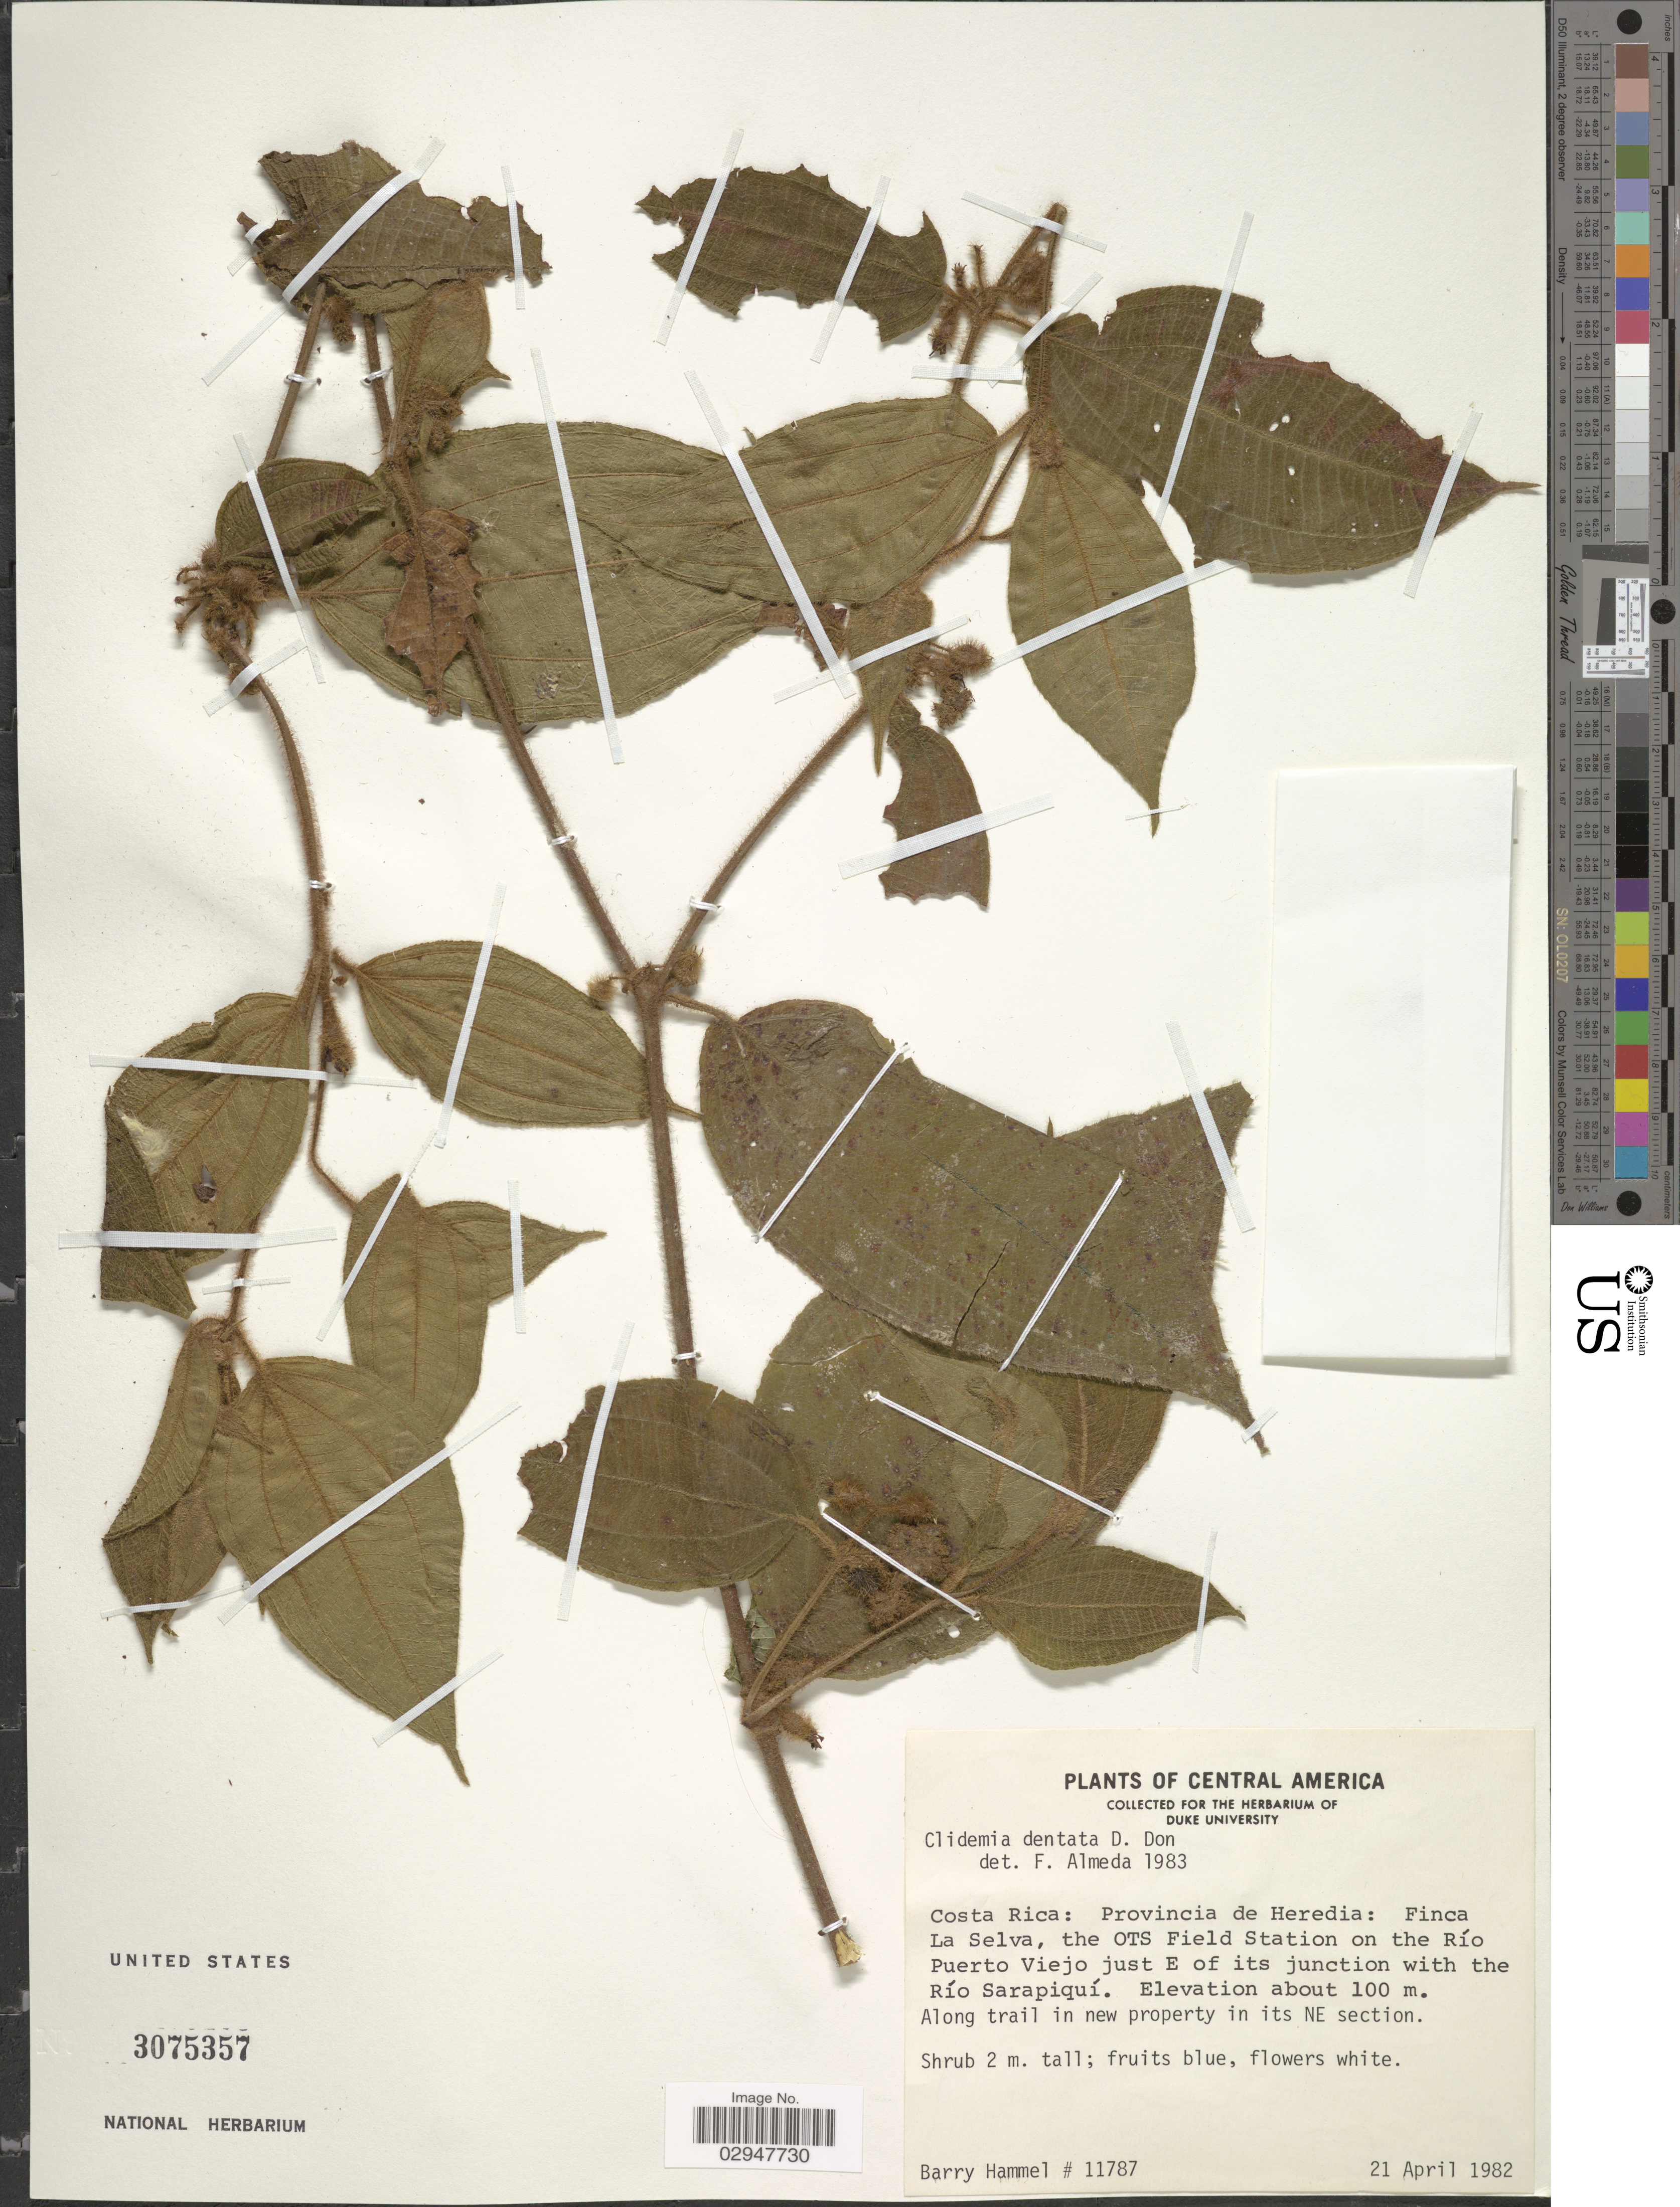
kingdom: Plantae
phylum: Tracheophyta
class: Magnoliopsida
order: Myrtales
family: Melastomataceae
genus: Clidemia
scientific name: Clidemia dentata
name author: D. Don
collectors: B. Hammel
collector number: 11787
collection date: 1982-04-21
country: Costa Rica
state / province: Heredia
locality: Finca La Selva, the OTS Field Station on the Río Puerto Viejo just E of its junction with the Río Sarapiquí, Along trail in new property in its NE section.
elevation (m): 100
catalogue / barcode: US 3075357